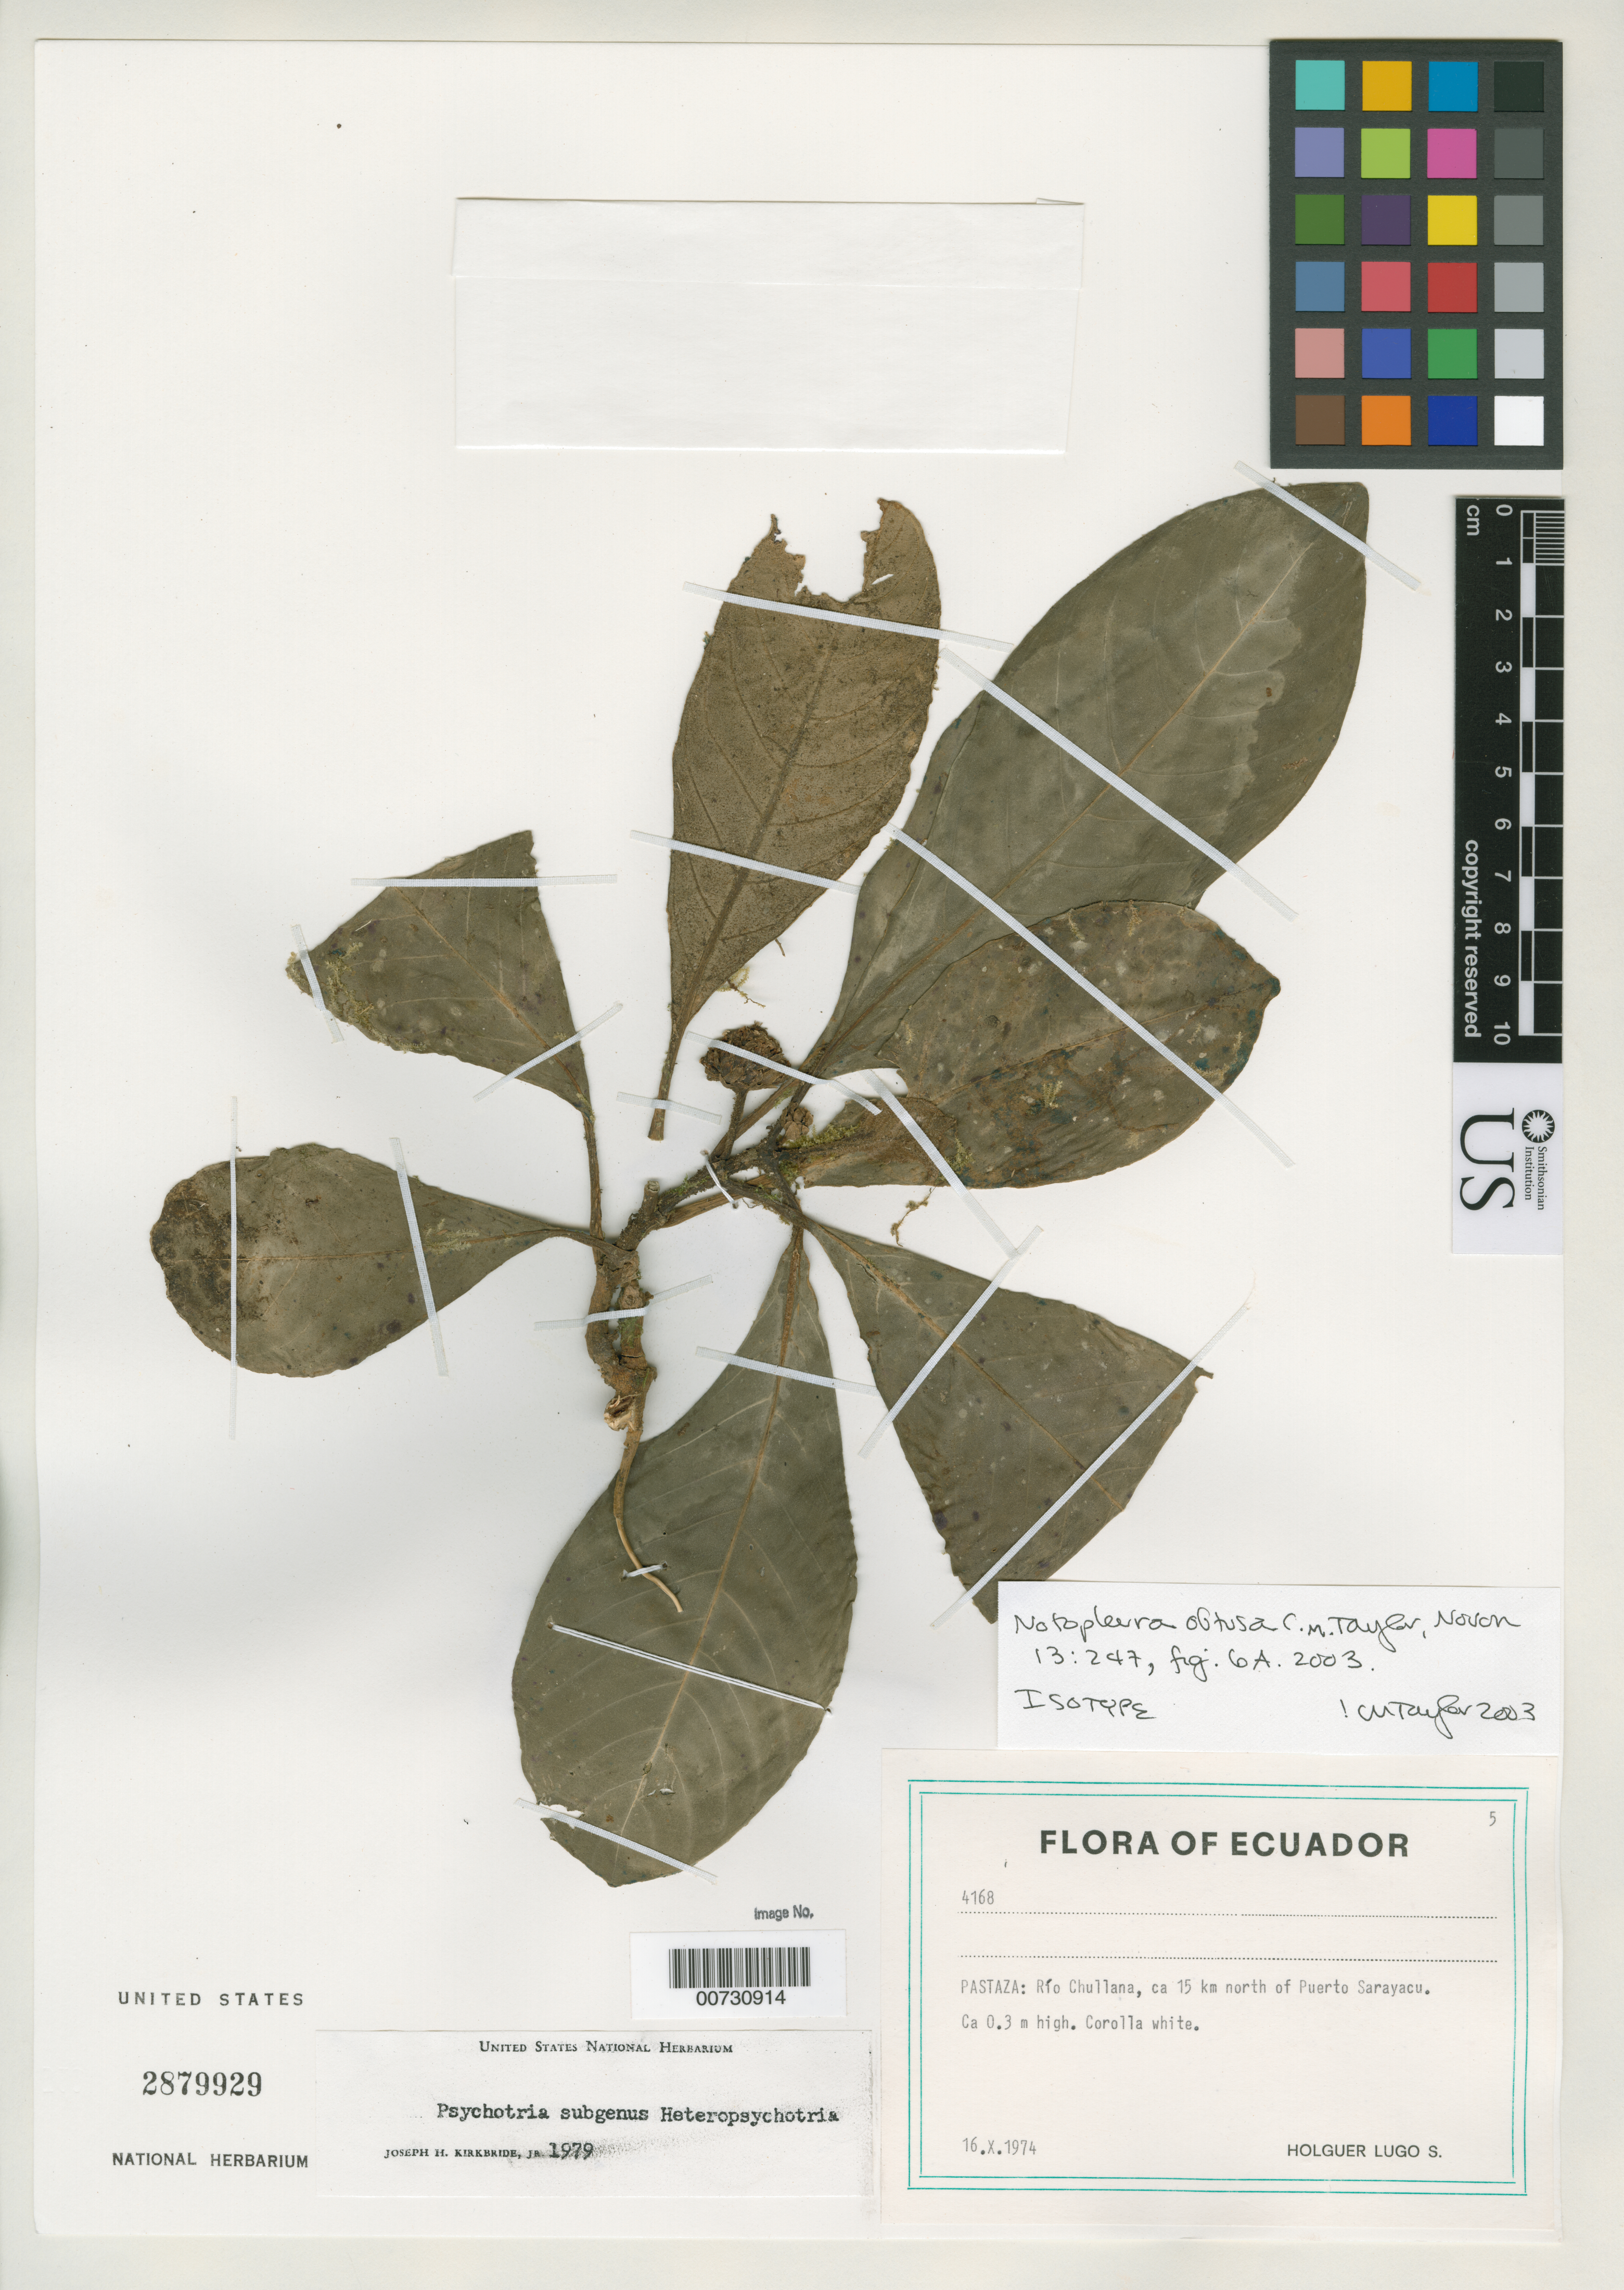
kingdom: Plantae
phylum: Tracheophyta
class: Magnoliopsida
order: Gentianales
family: Rubiaceae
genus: Notopleura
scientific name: Notopleura obtusa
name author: C.M. Taylor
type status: Isotype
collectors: H. Lugo S.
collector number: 4168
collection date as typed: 16 Oct 1974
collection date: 1974-10-16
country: Ecuador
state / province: Pastaza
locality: Río Chullana, ca. 15 km north of Puerto Sarayacu.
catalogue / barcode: US 2879929